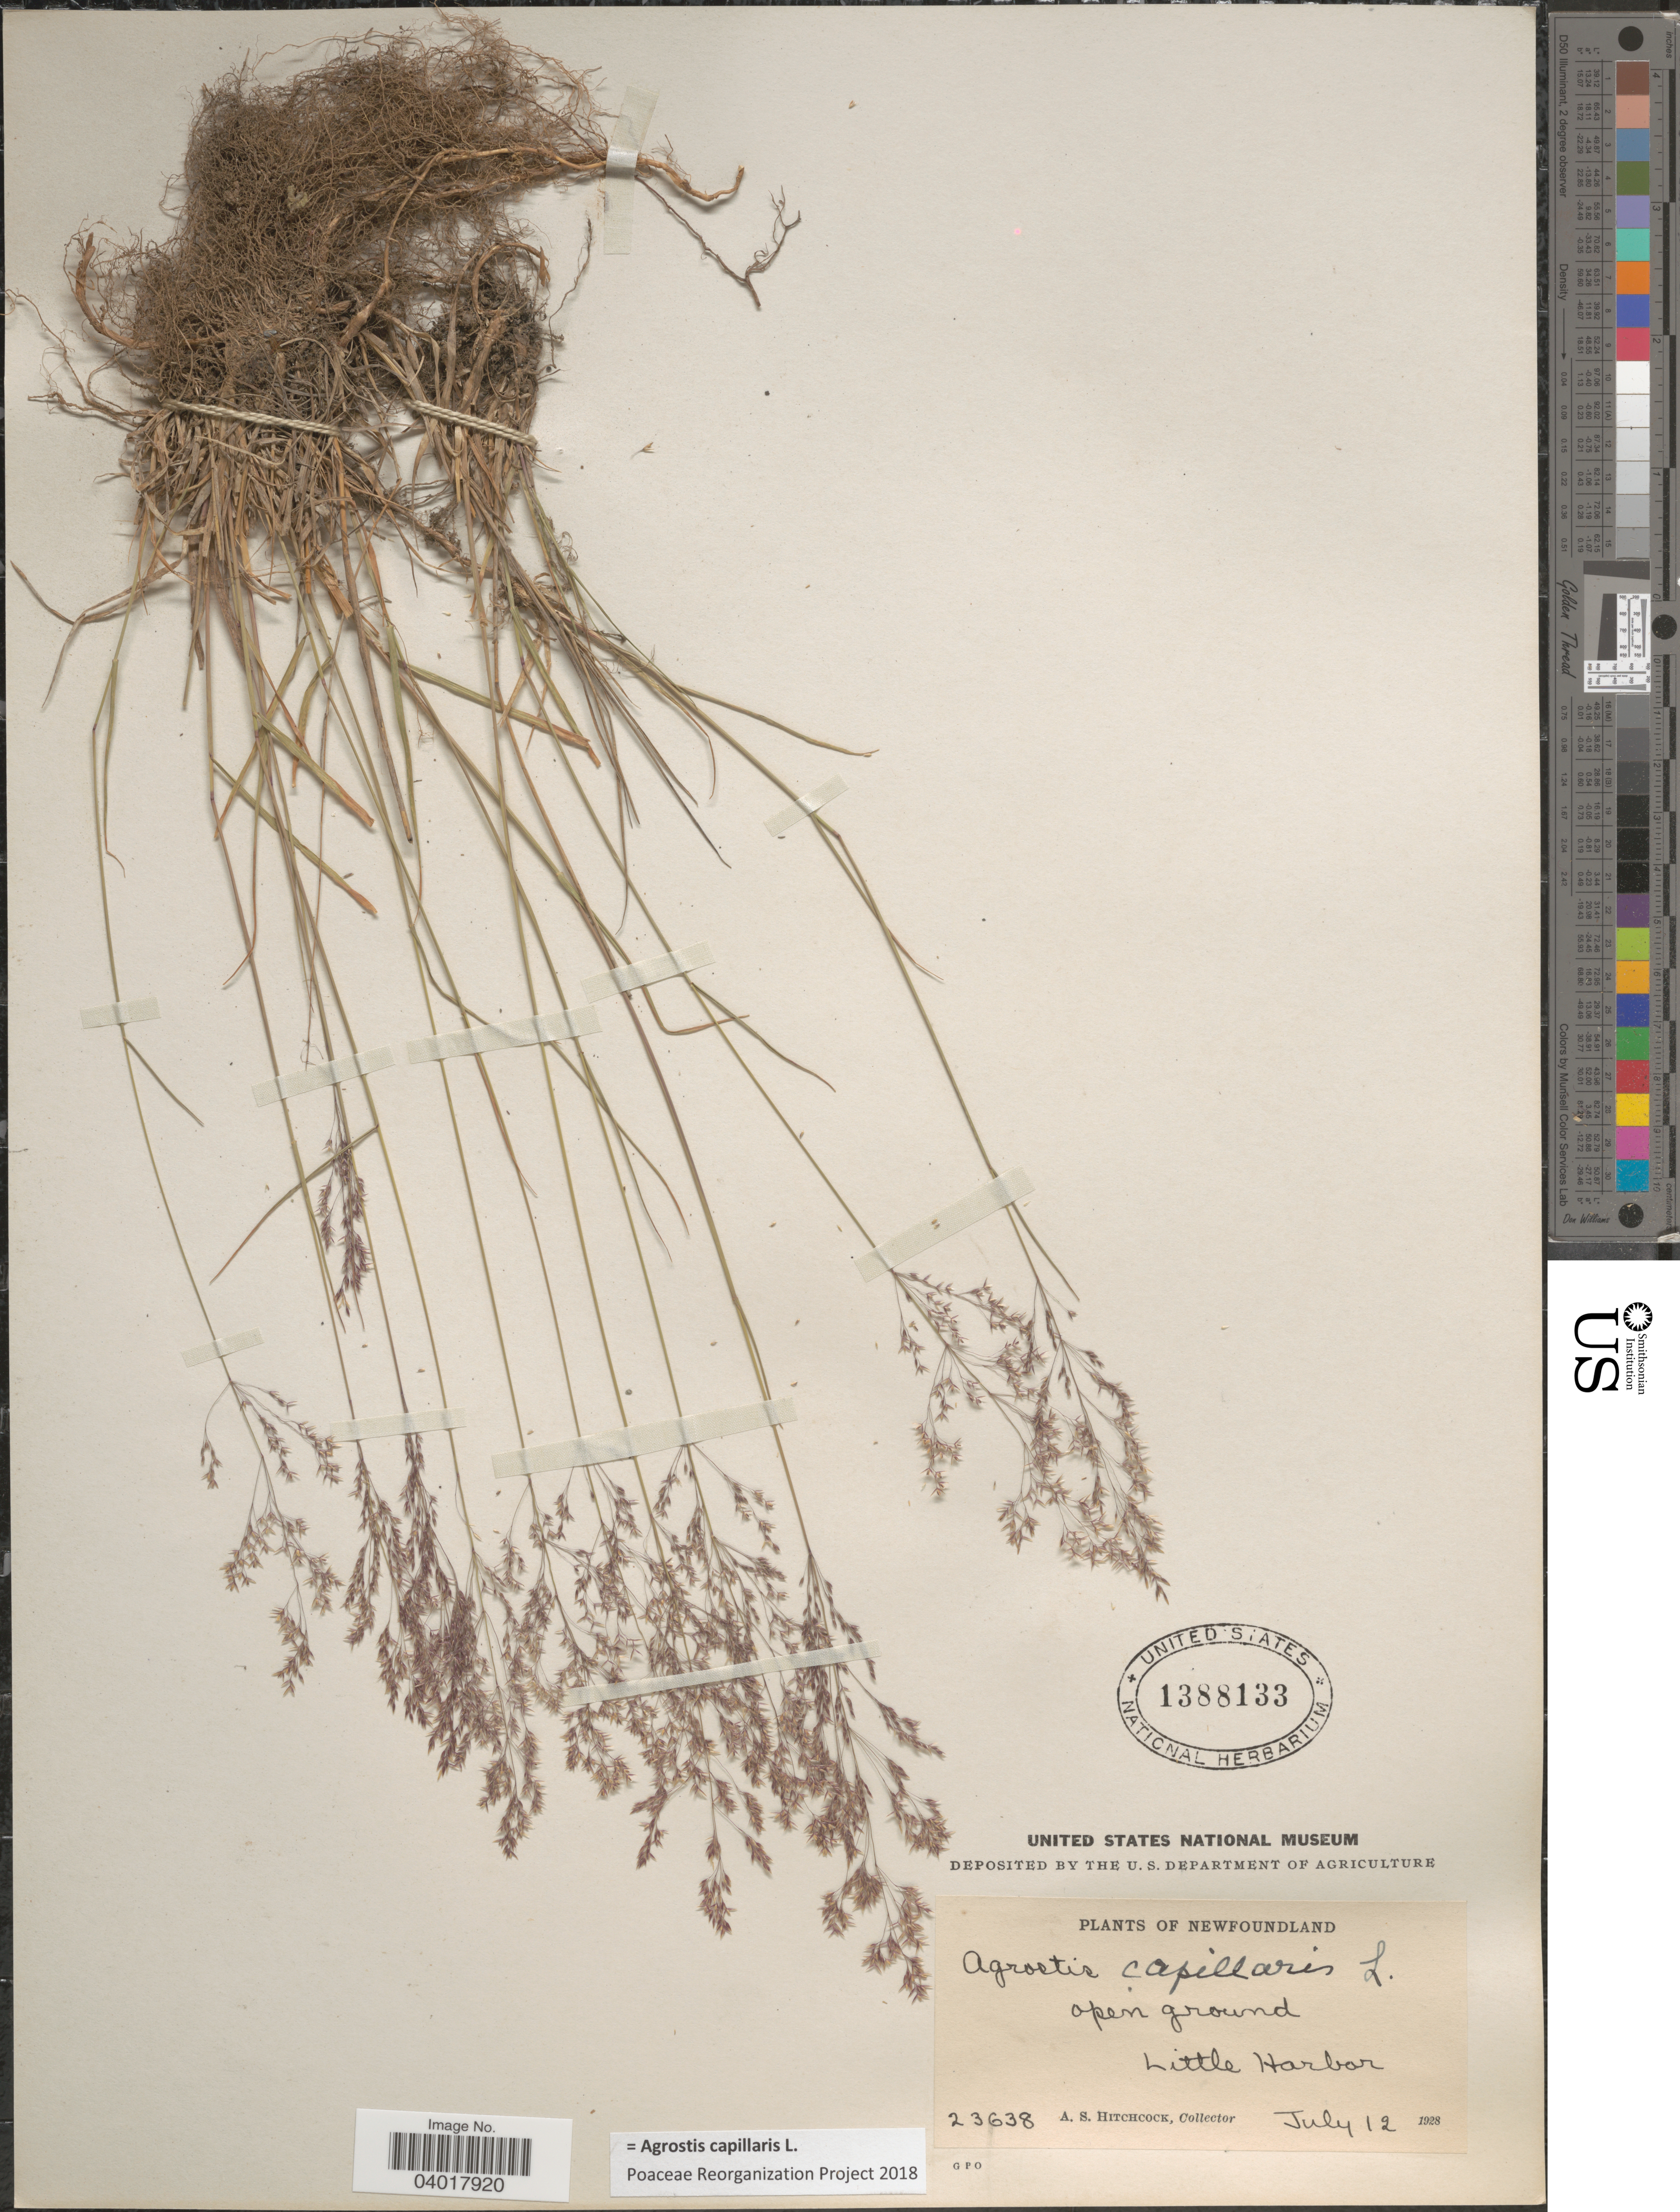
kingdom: Plantae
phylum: Tracheophyta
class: Liliopsida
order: Poales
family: Poaceae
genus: Agrostis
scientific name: Agrostis capillaris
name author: L.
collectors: A. S. Hitchcock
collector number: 23638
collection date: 1928-07-12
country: Canada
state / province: Newfoundland and Labrador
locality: Little Harbor.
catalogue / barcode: US 1388133